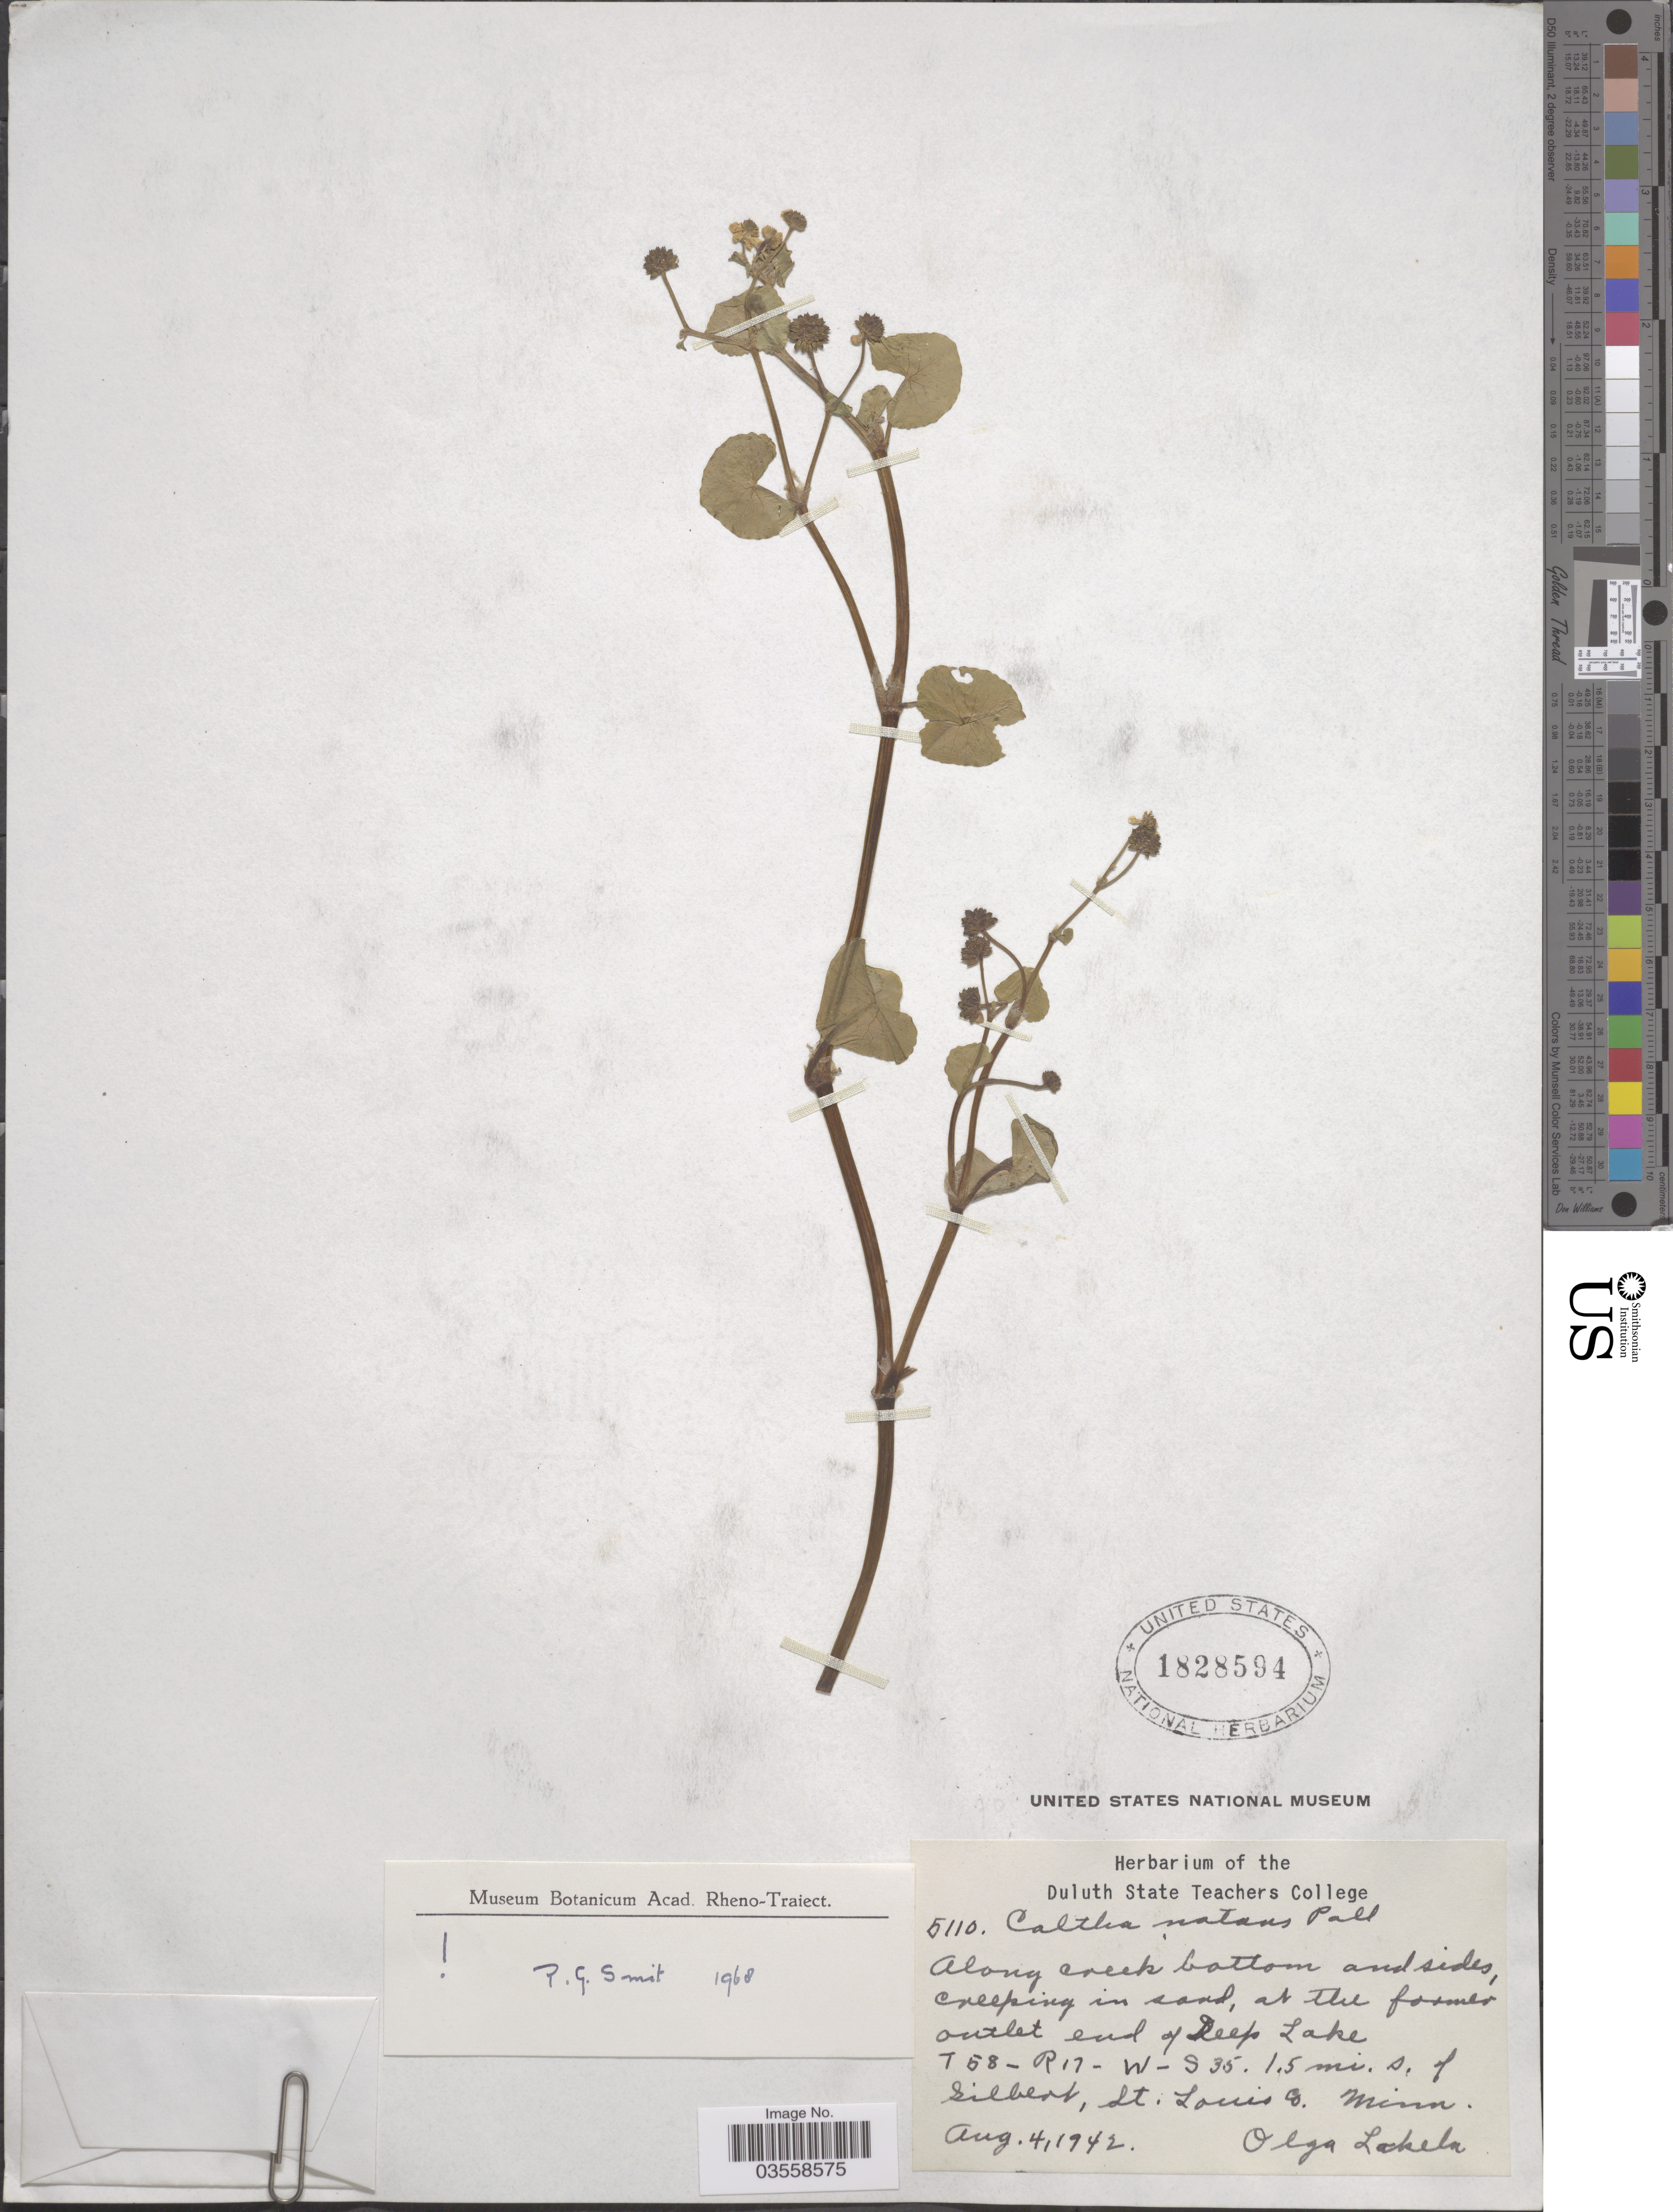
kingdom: Plantae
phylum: Tracheophyta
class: Magnoliopsida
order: Ranunculales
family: Ranunculaceae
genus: Caltha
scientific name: Caltha natans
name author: Pall.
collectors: O. K. Lakela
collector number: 5110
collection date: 1942-08-04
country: United States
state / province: Minnesota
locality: At the former outlet end of Deep Lake T58-R17-W-S35. 1.5 mi. s. of Gilbert, St. Louis Co.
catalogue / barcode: US 1828594